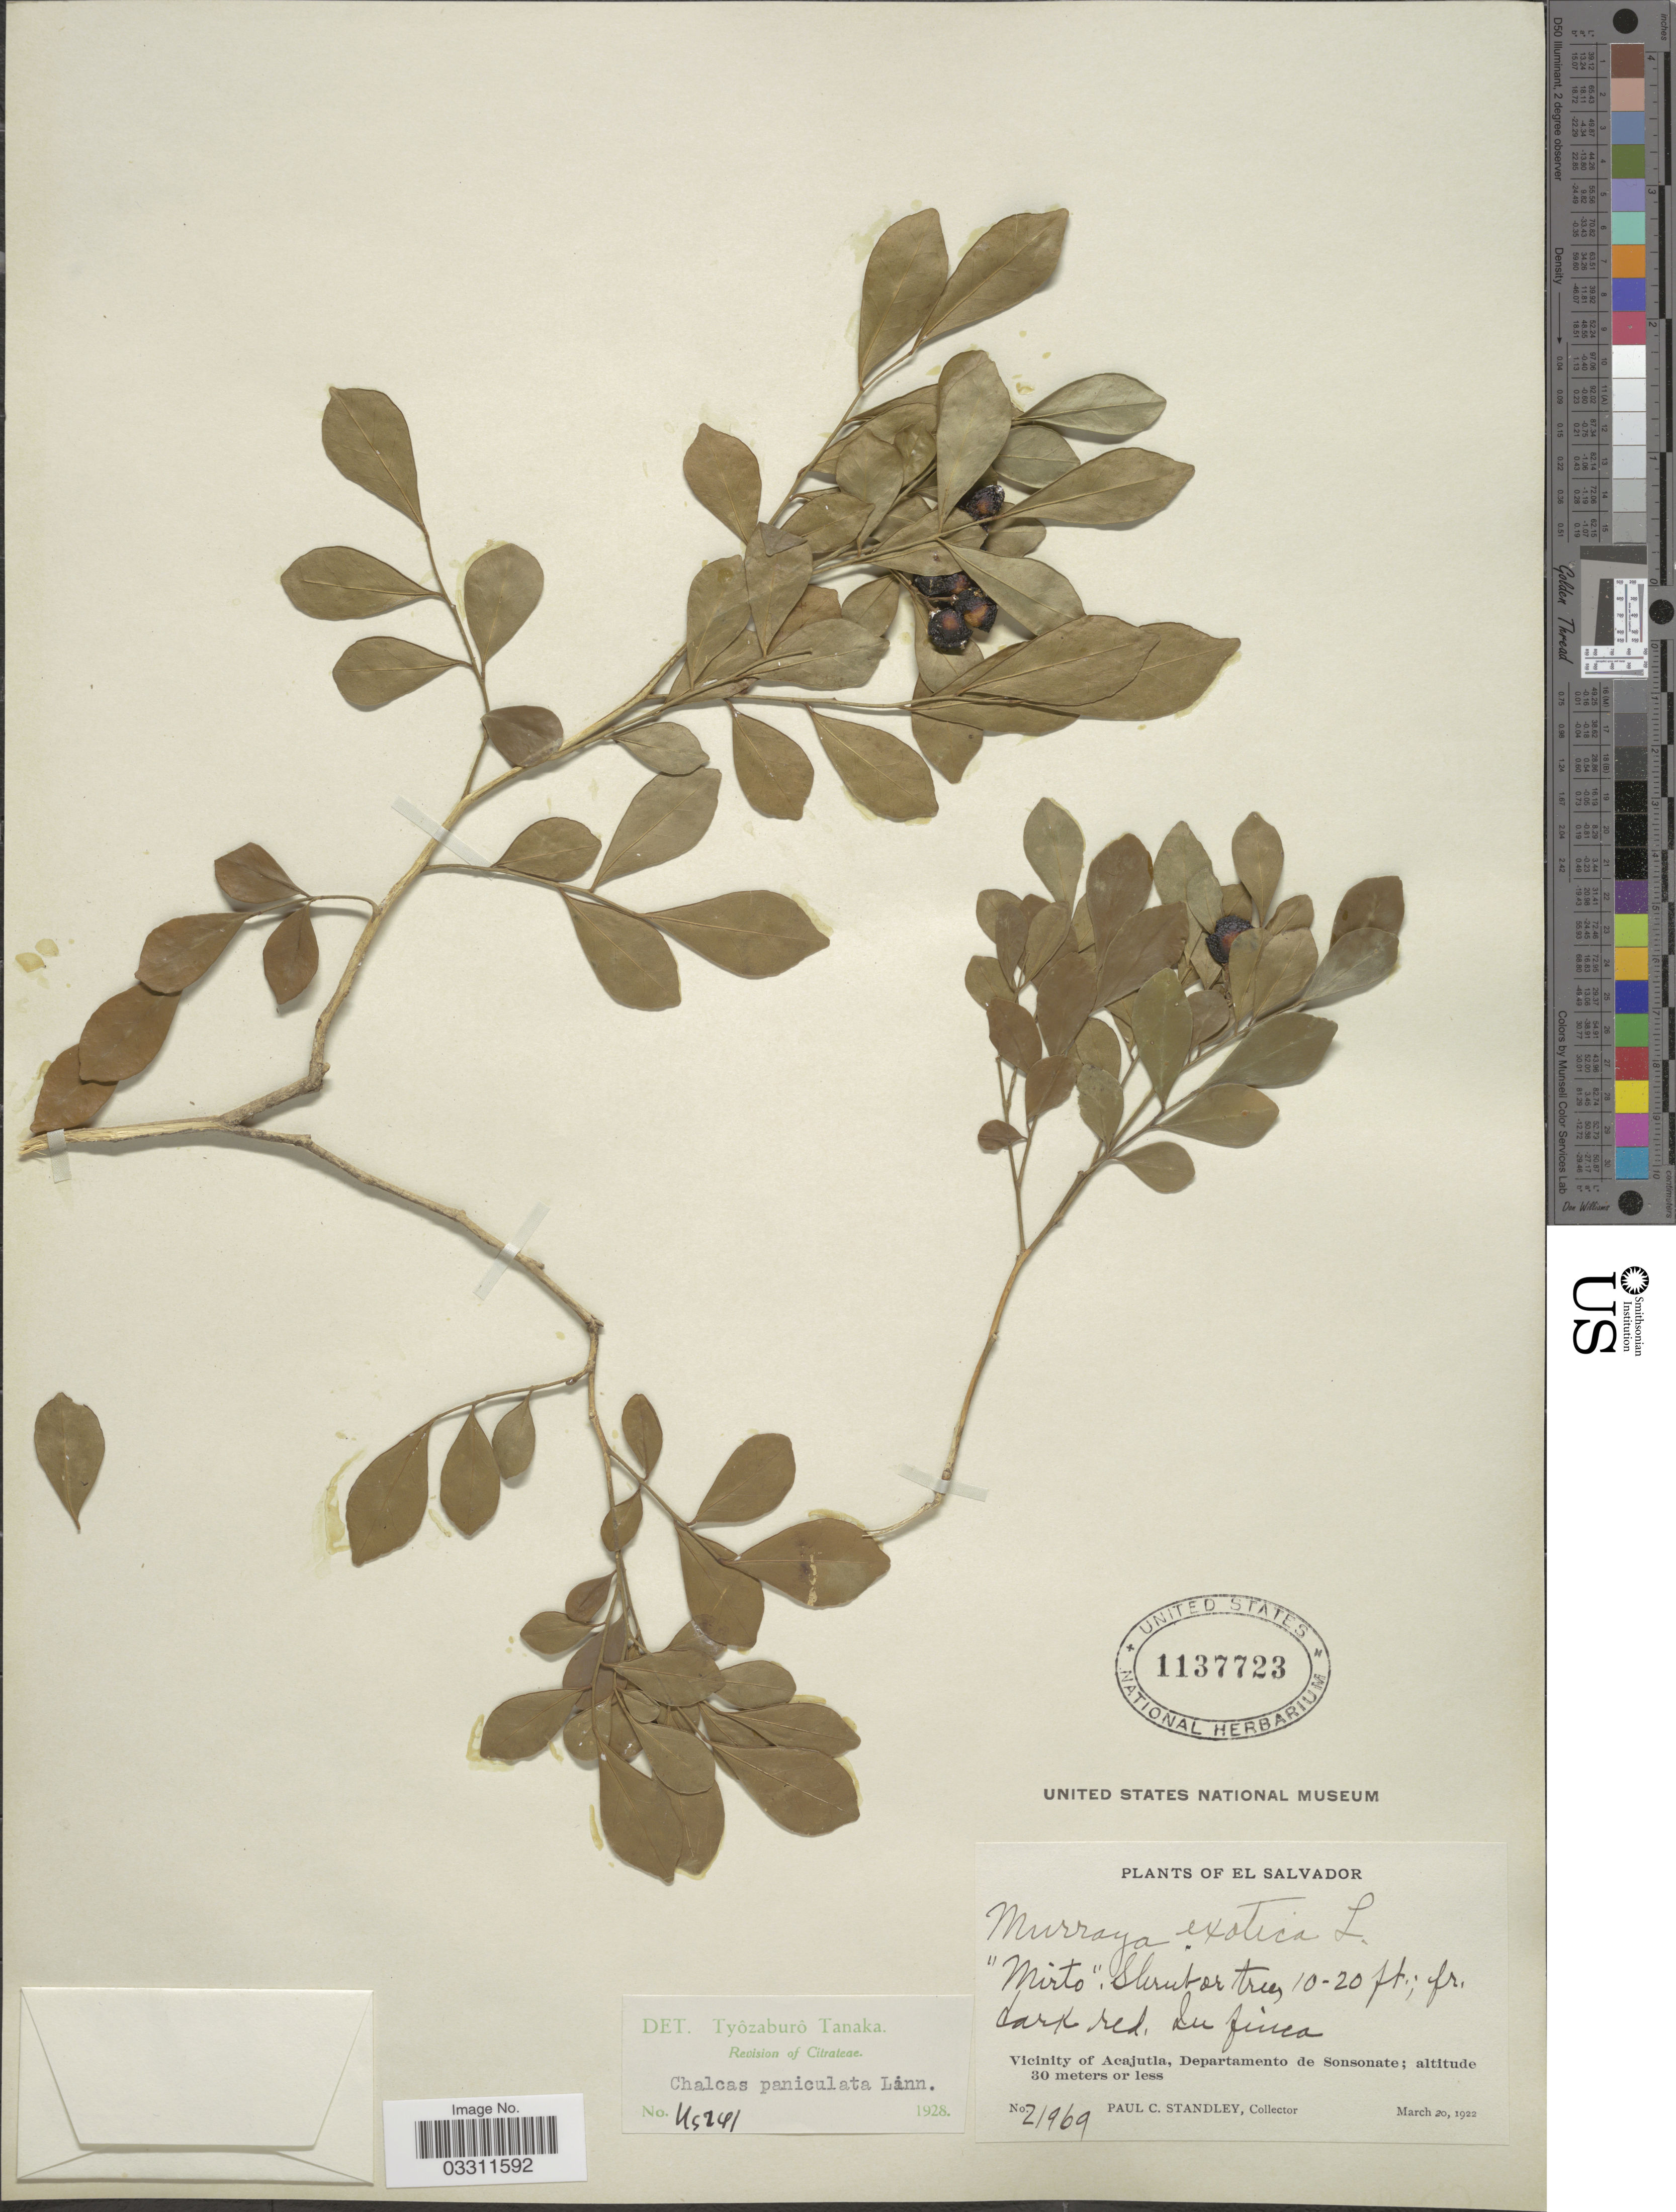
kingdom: Plantae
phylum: Tracheophyta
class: Magnoliopsida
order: Sapindales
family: Rutaceae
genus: Murraya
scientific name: Murraya paniculata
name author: (L.) Jack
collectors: P. C. Standley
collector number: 21969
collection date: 1922-03-20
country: El Salvador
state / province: Sonsonate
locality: Vicinity of Acajutla, Departamento de Sonsonate.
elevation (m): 30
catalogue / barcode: US 1137723